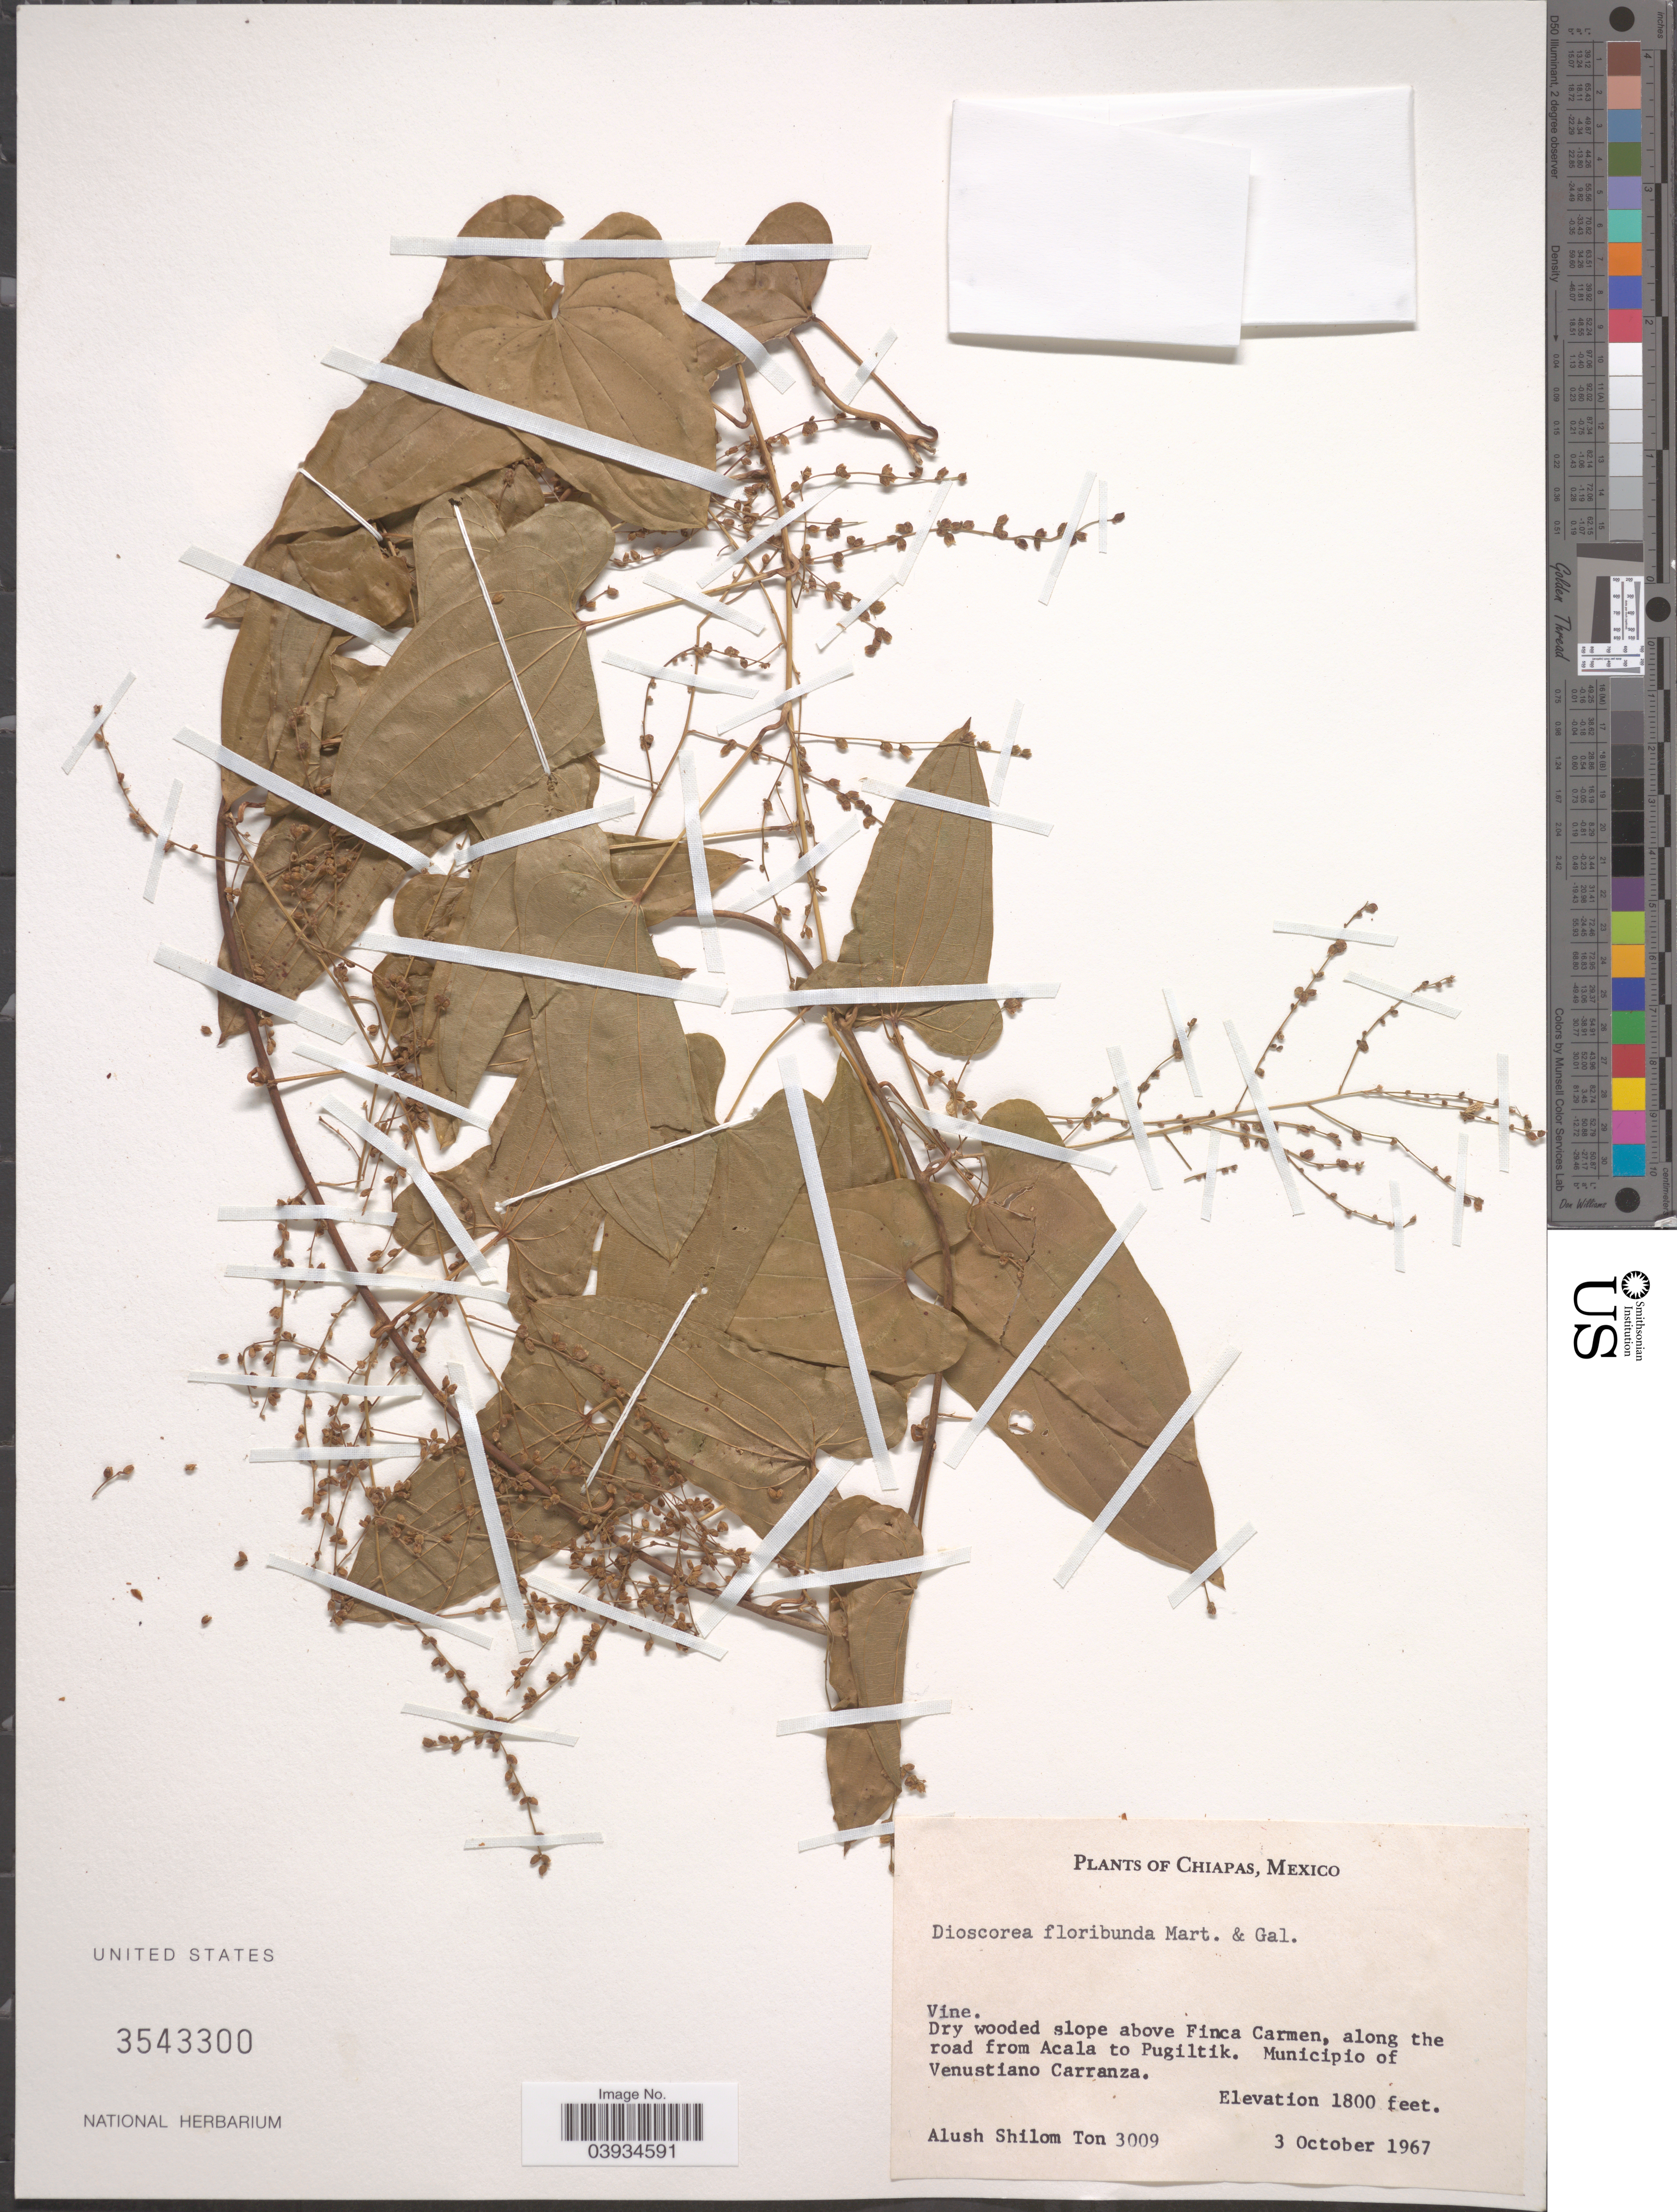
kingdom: Plantae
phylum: Tracheophyta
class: Liliopsida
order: Dioscoreales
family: Dioscoreaceae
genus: Dioscorea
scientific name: Dioscorea floribunda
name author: M. Martens & Galeotti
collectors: A. M. Ton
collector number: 3009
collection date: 1967-10-03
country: Mexico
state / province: Chiapas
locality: Dry wooded slope above Finca Carmen, along the road from Acala to Pugiltik. Municpio of Venustiano Carranza.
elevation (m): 549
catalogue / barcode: US 3543300